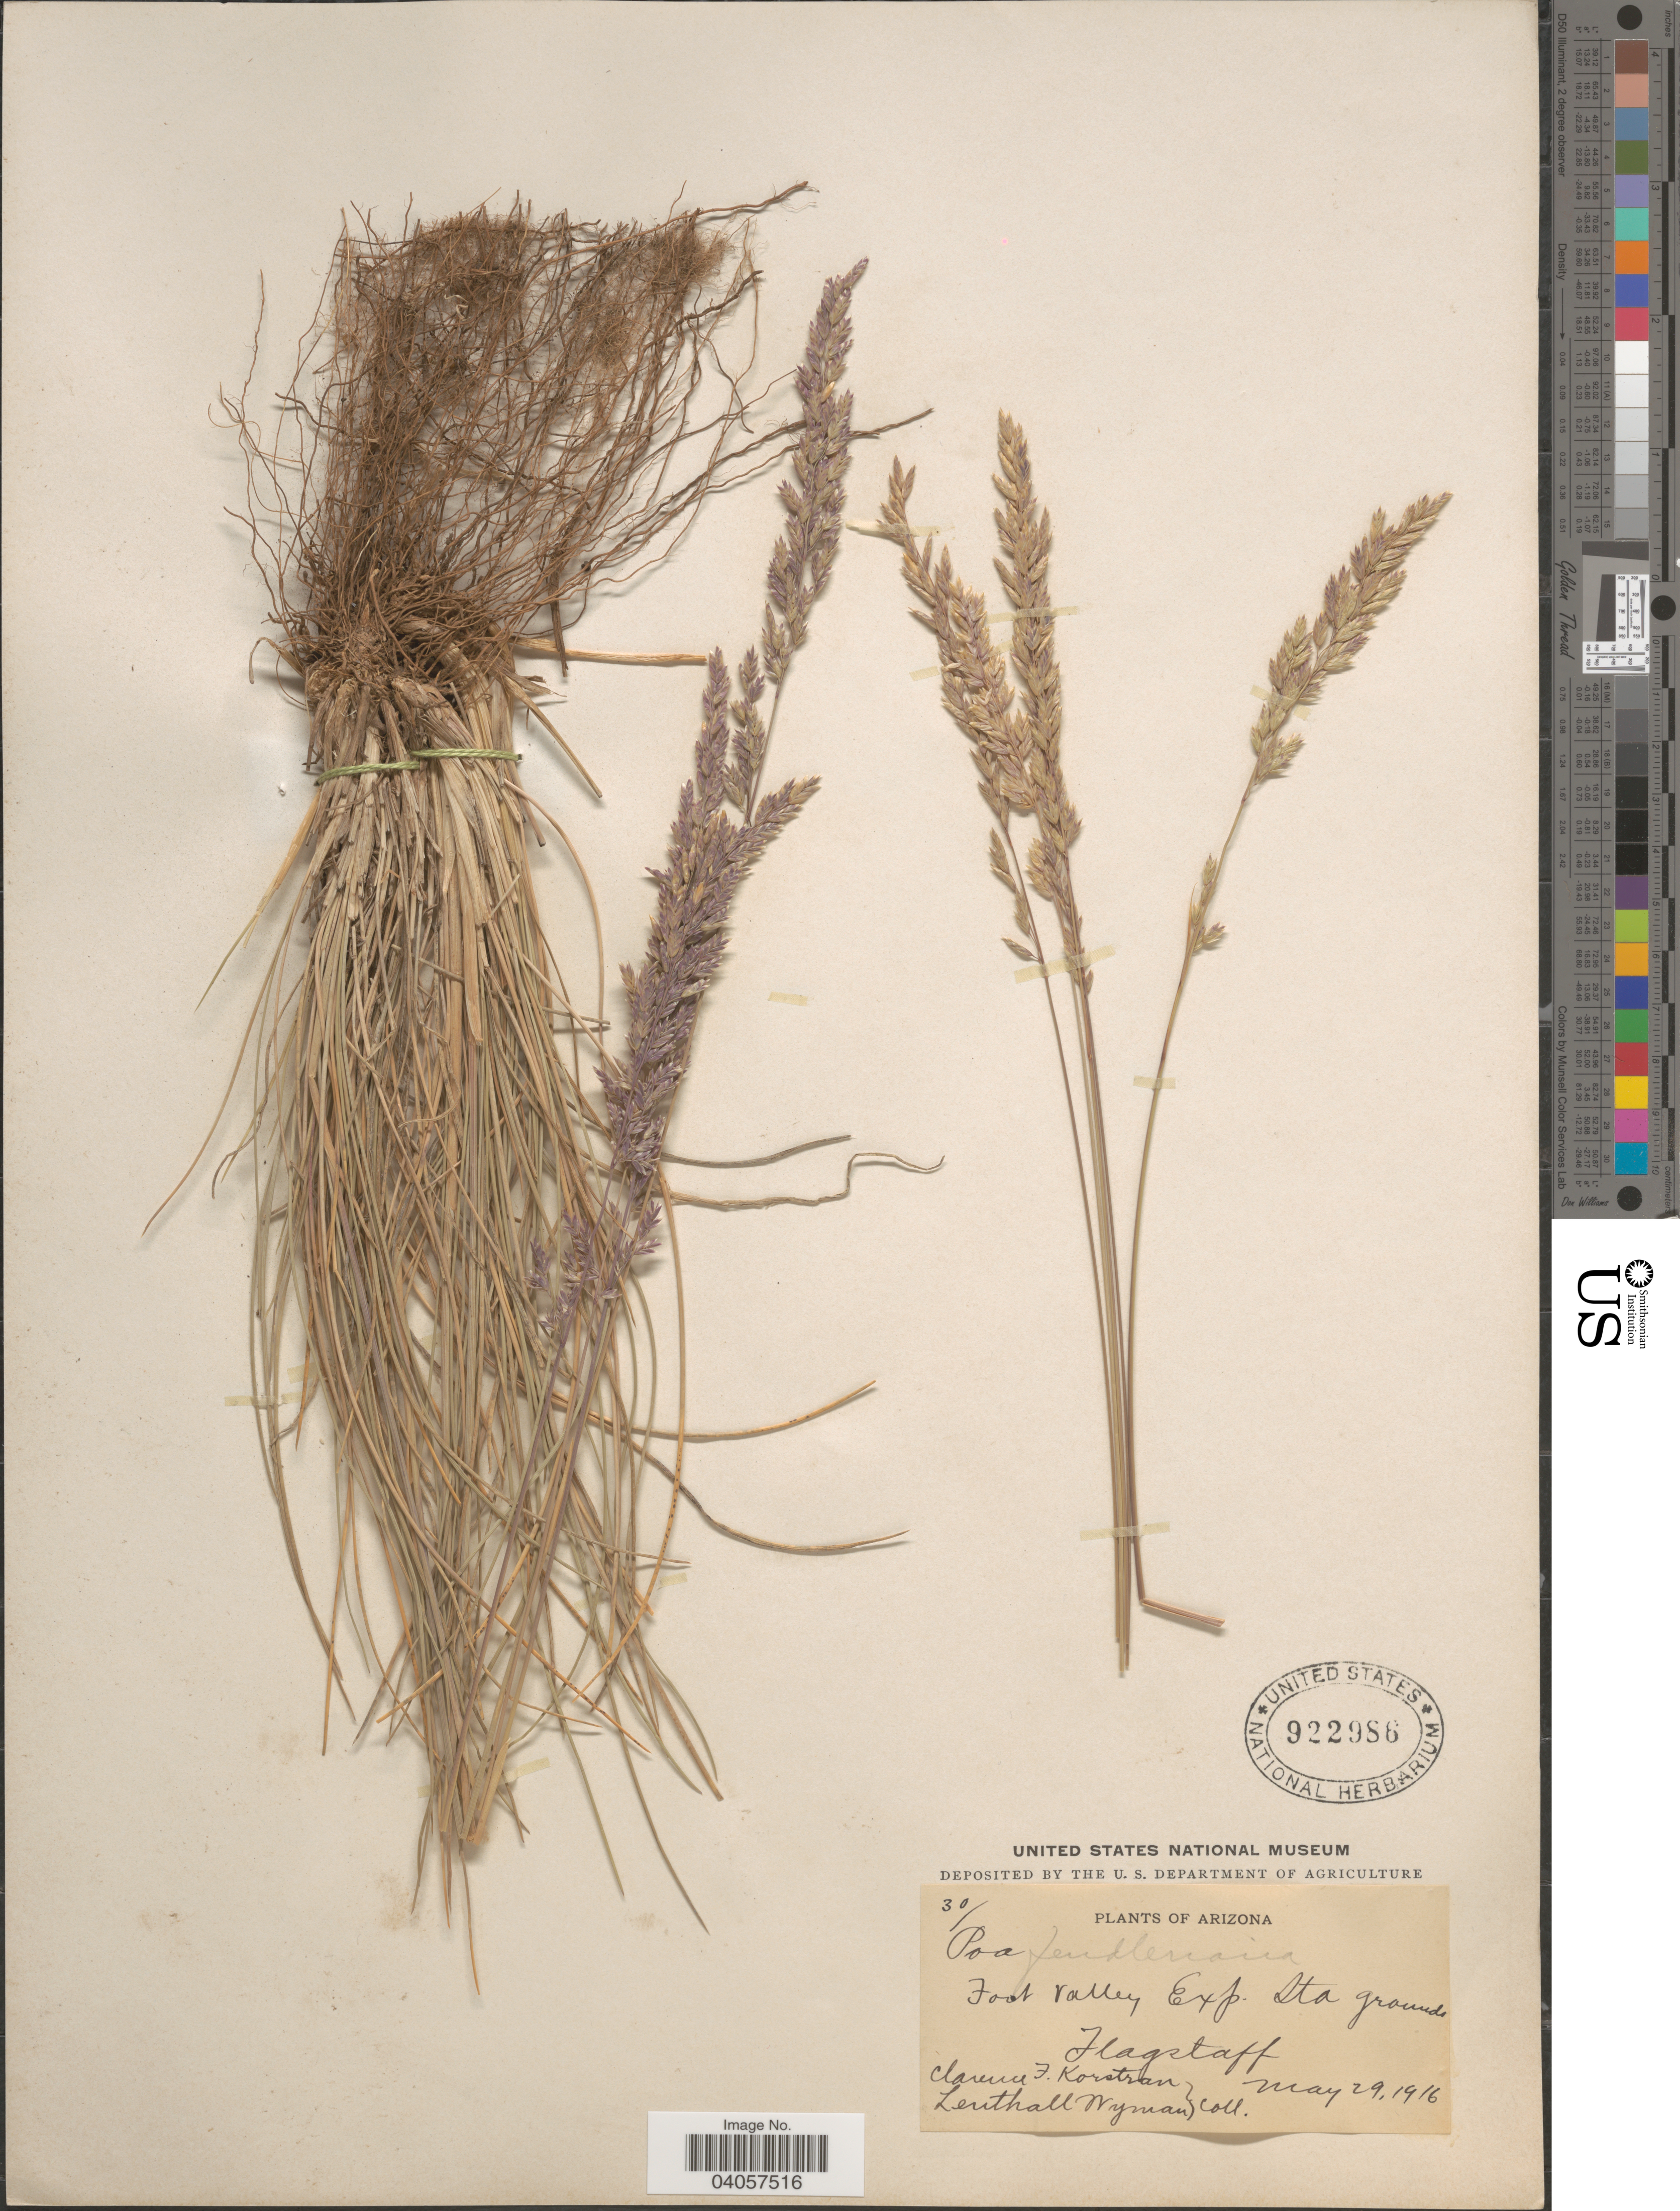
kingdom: Plantae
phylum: Tracheophyta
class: Liliopsida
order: Poales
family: Poaceae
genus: Poa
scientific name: Poa fendleriana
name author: (Steud.) Vasey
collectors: C. F. Korstian & L. Wyman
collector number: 30?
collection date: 1916-05-29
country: United States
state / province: Arizona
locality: Foot Valley Exp. Sta grounds Flagstaff.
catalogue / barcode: US 922986